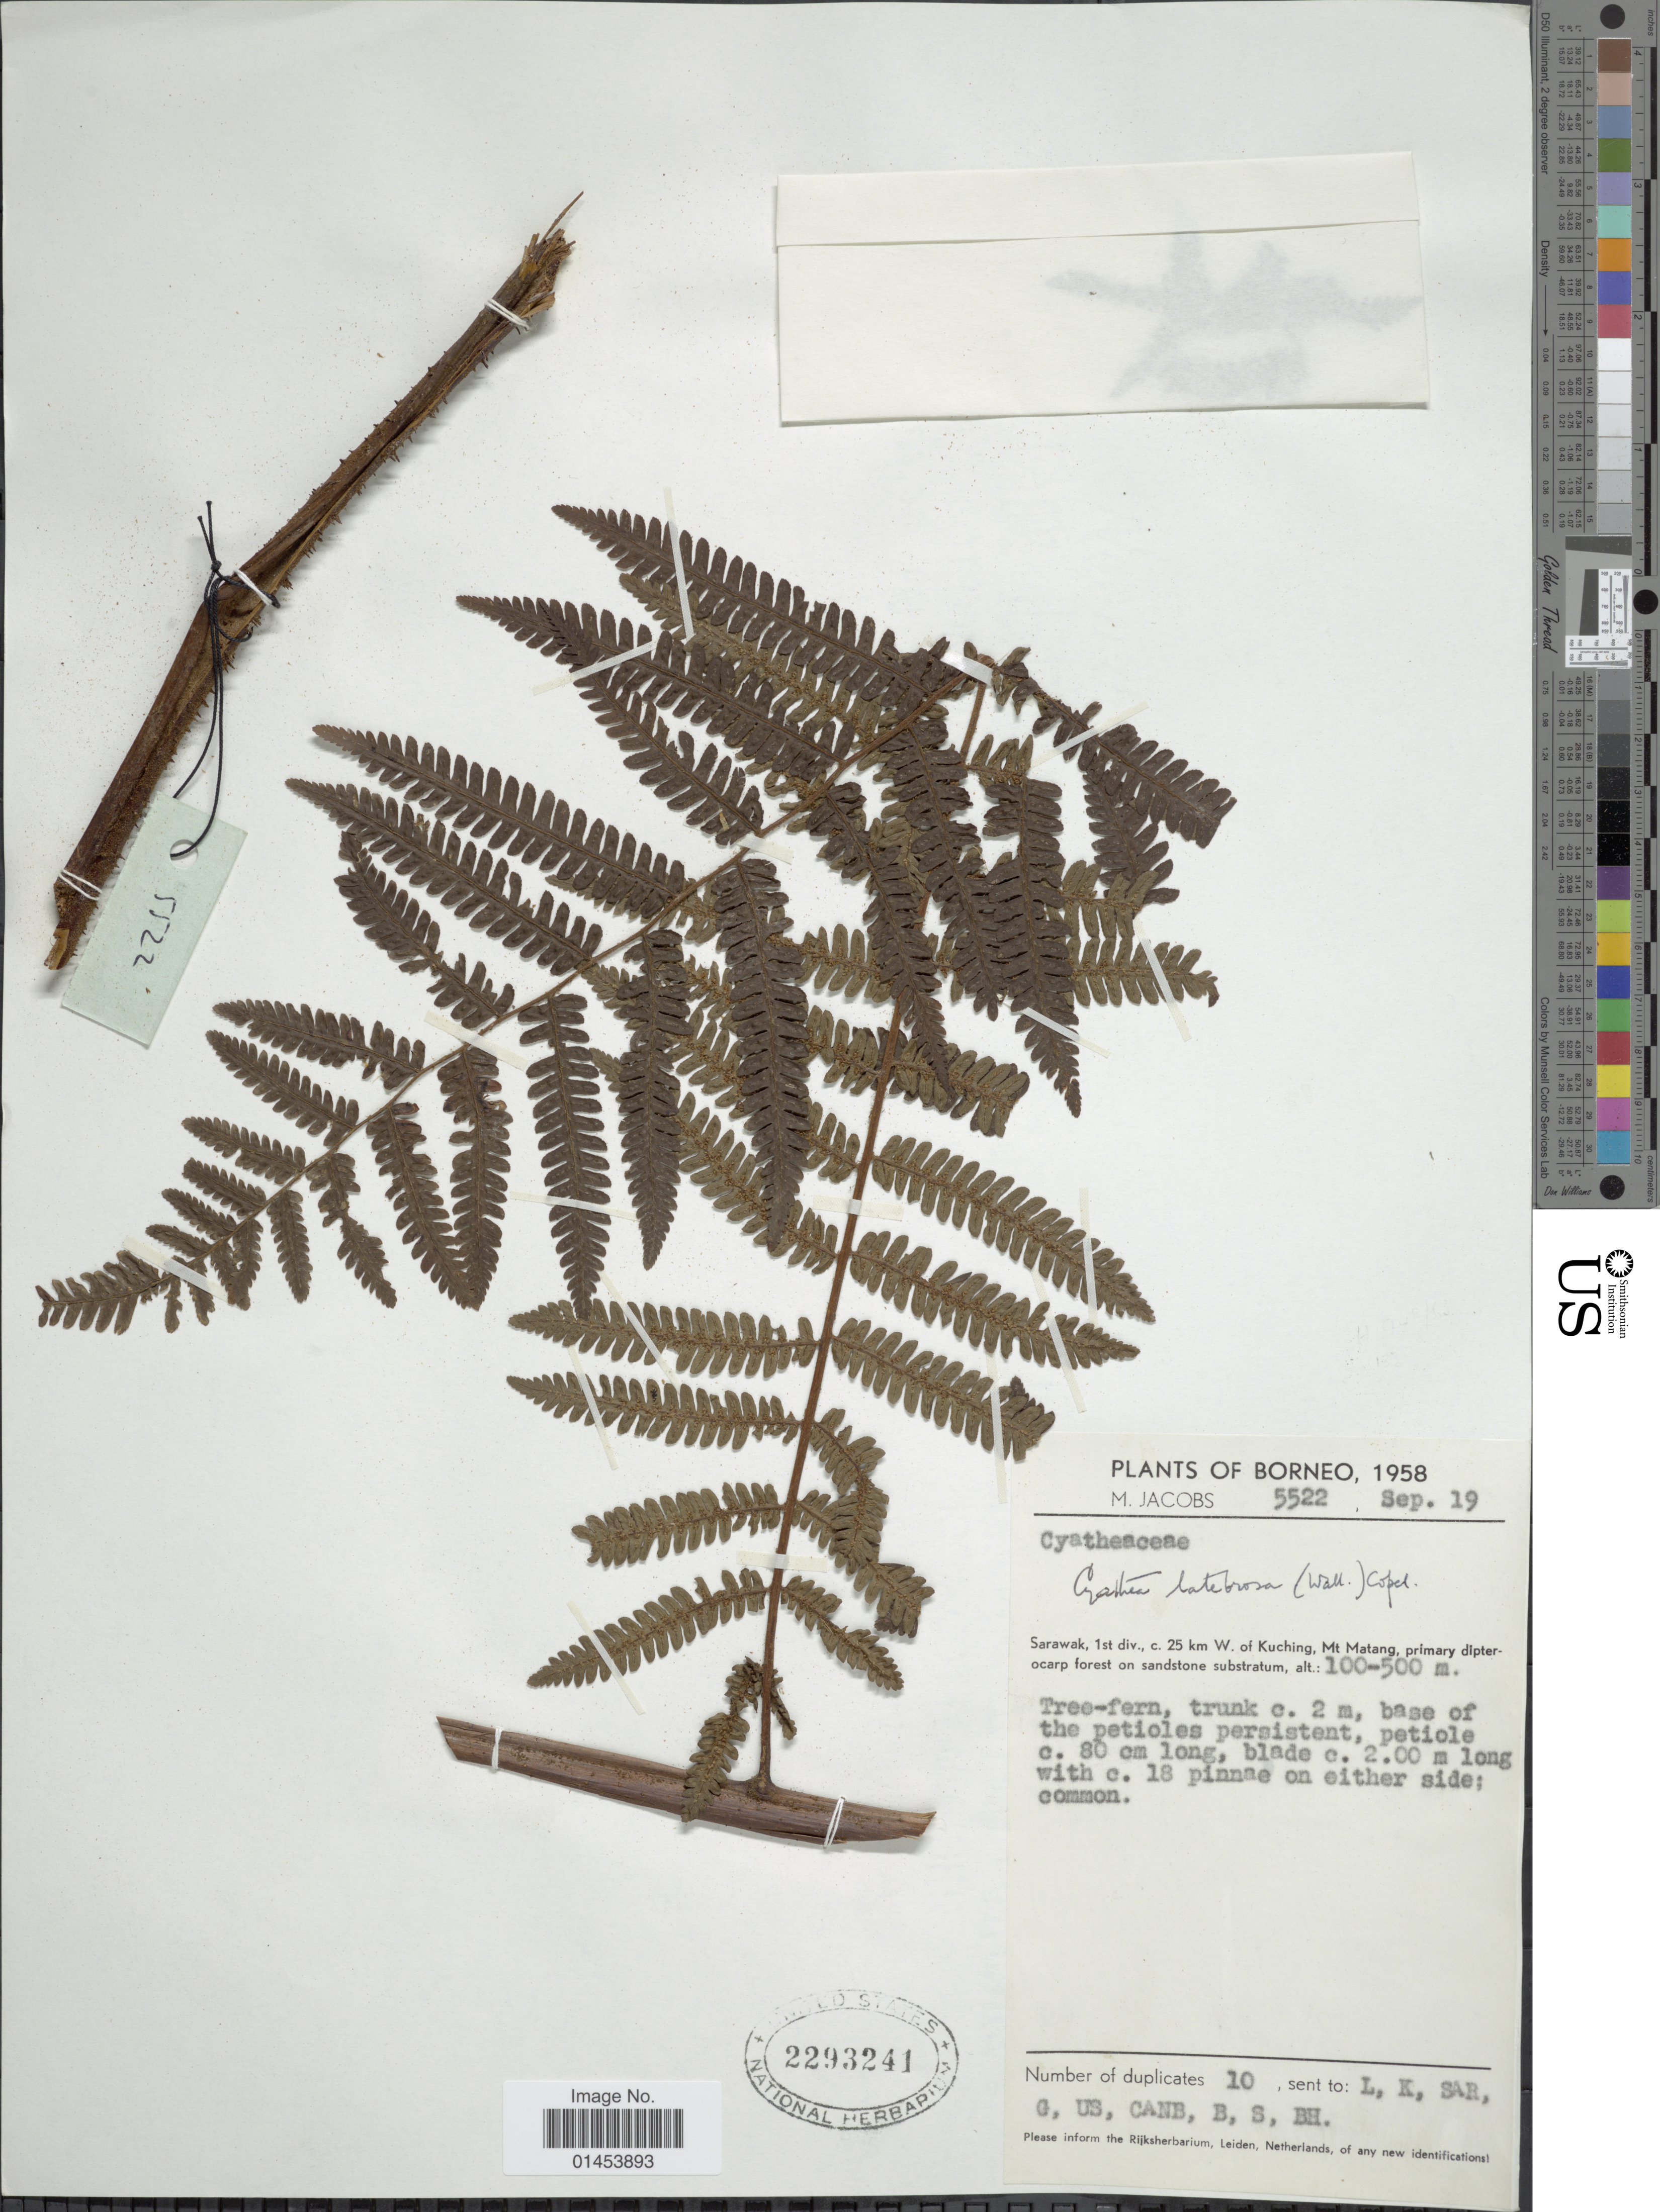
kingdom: Plantae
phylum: Tracheophyta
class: Polypodiopsida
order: Cyatheales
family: Cyatheaceae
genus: Cyathea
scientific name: Cyathea latebrosa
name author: (Wall. ex Hook.) Copel.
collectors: M. Jacobs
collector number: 5522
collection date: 1958-08-19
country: Malaysia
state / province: Sarawak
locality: Borneo, Sarawak, 1st division , 25km W of Kuching Mt. Matang, primary dipterocarp forest on sandstone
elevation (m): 100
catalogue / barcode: US 2293241